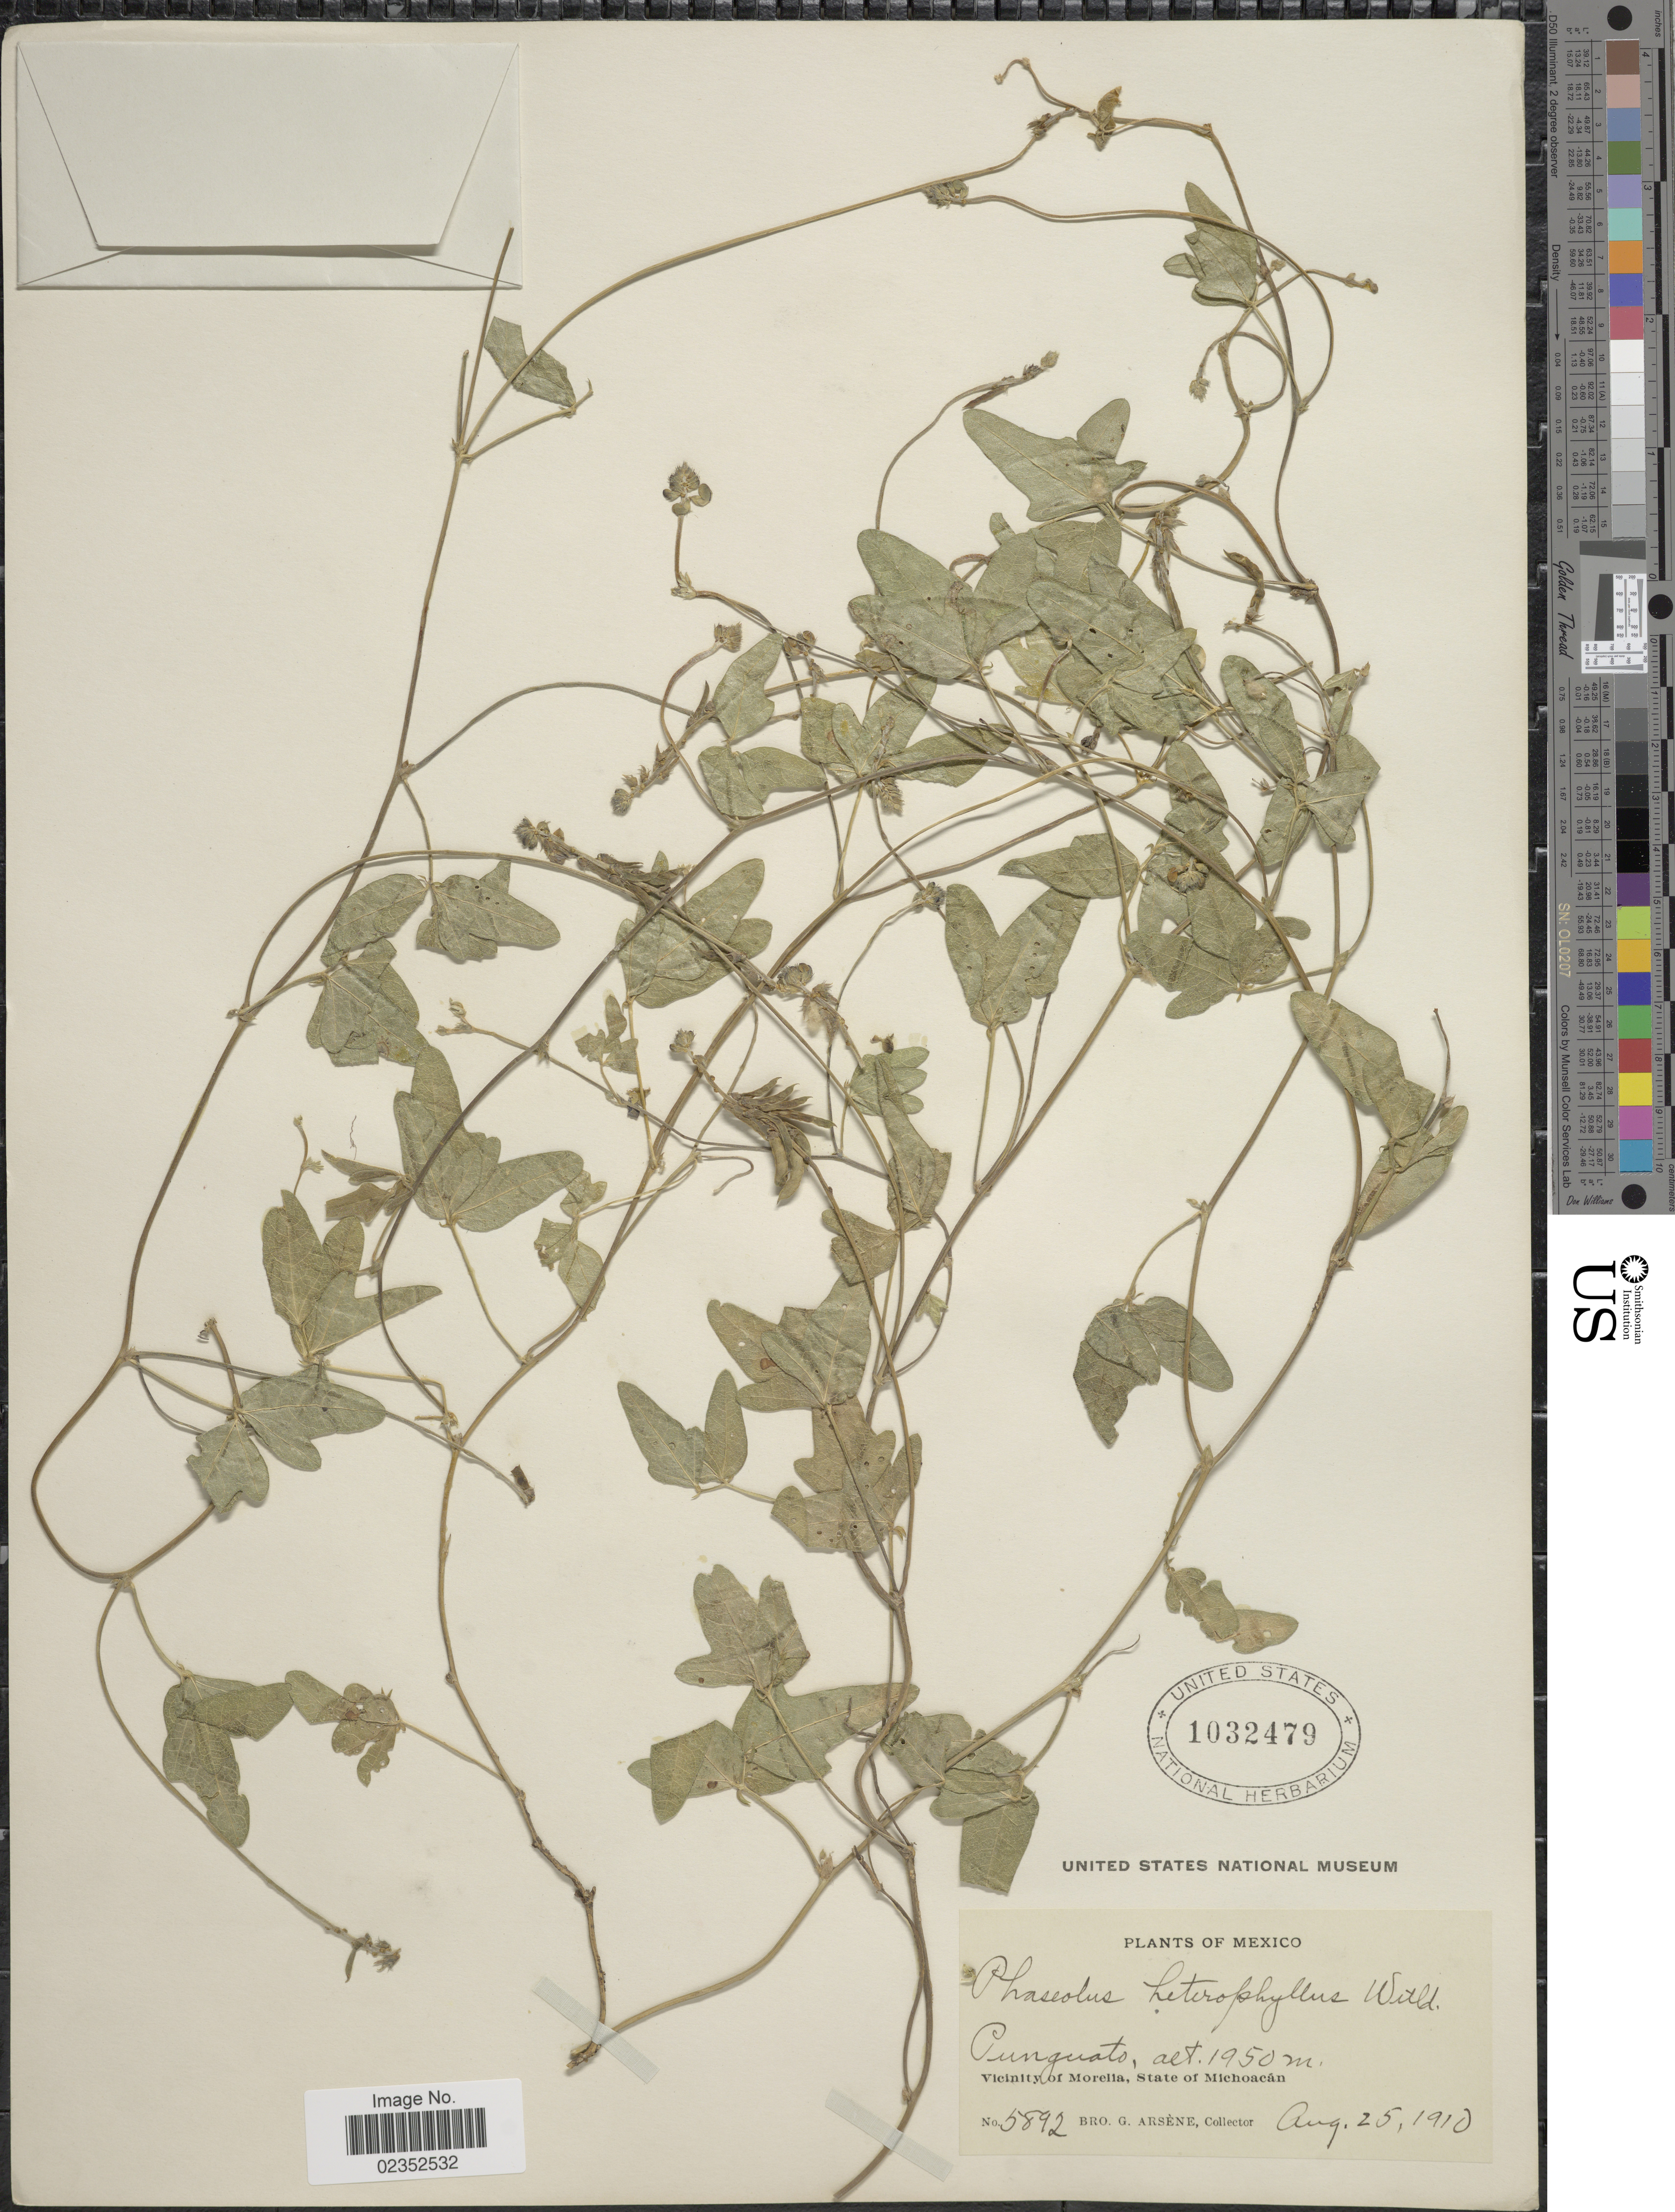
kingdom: Plantae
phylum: Tracheophyta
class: Magnoliopsida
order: Fabales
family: Fabaceae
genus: Macroptilium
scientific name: Macroptilium gibbosifolium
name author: (Ortega) A. Delgado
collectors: Bro. G. Arsène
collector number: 5892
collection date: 1910-08-25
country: Mexico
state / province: Michoacán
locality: Punguato. Vicinity of Morelia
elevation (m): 1950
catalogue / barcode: US 1032479